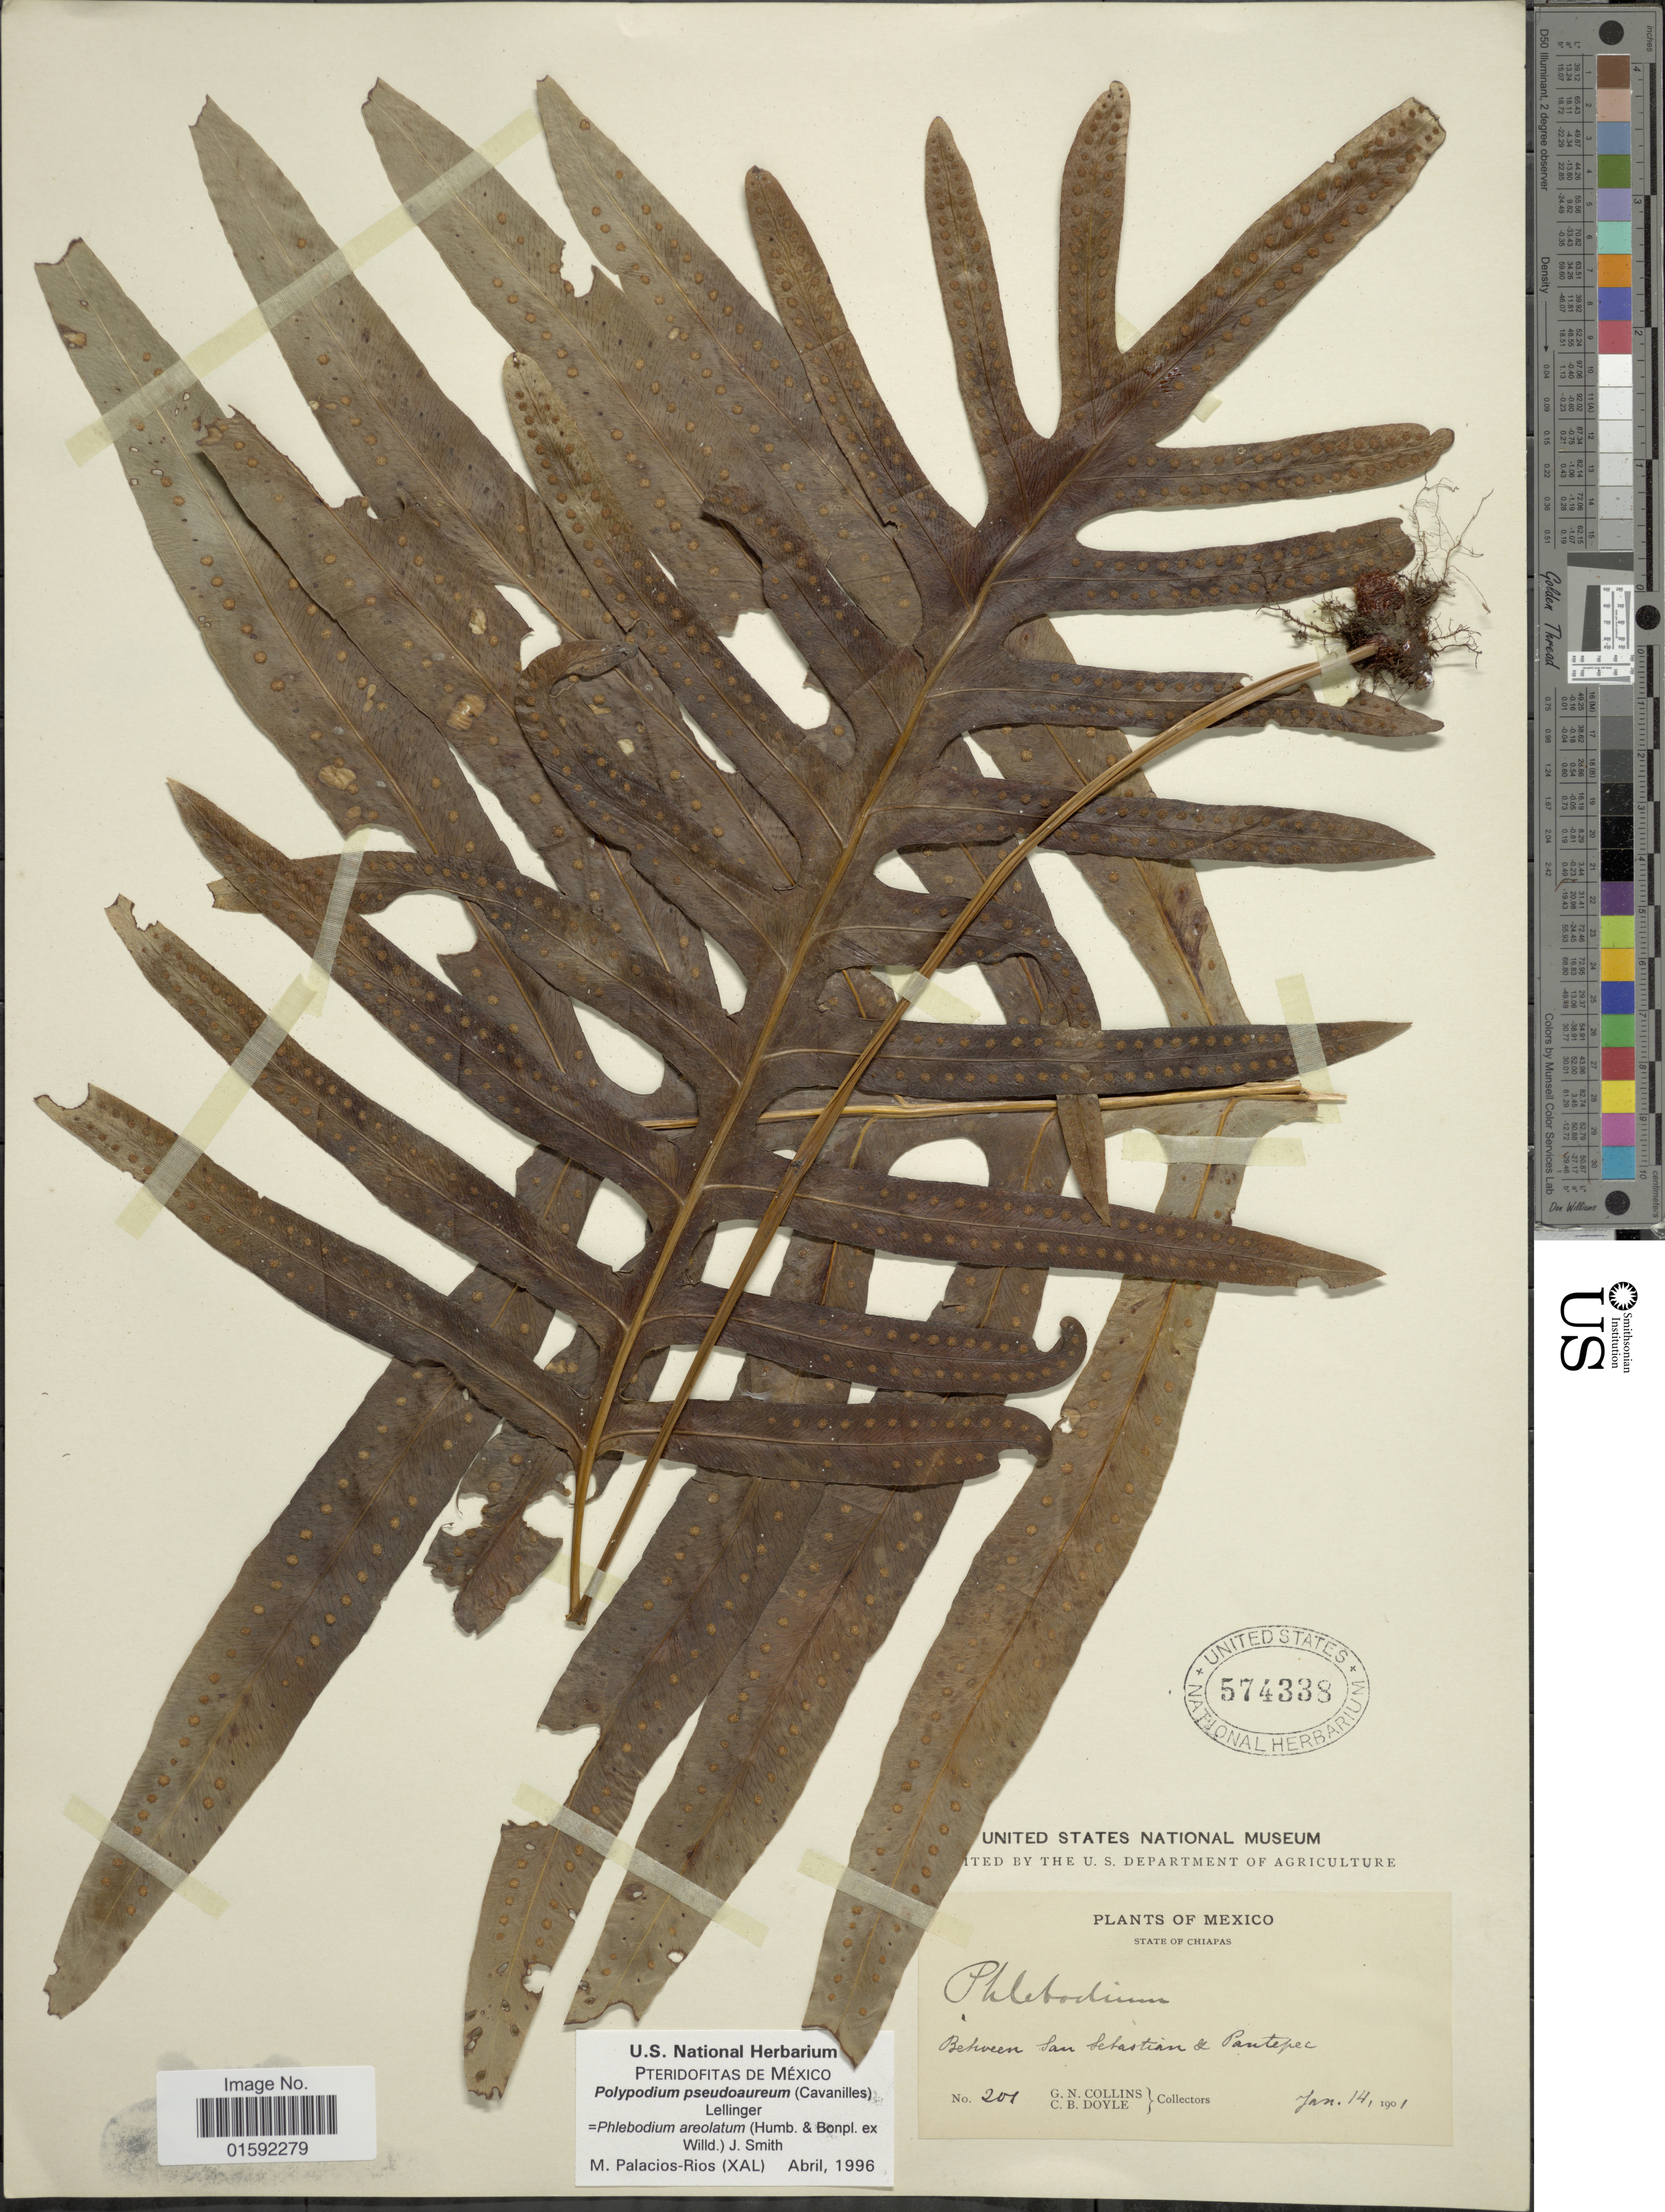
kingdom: Plantae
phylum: Tracheophyta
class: Polypodiopsida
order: Polypodiales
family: Polypodiaceae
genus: Phlebodium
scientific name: Phlebodium pseudoaureum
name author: (Cav.) Lellinger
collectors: G. Collins & C. Doyle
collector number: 201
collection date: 1901-01-14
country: Mexico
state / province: Chiapas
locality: Mexico, State of Chiapas, between San Sebastian & Pantepec.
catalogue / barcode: US 574338